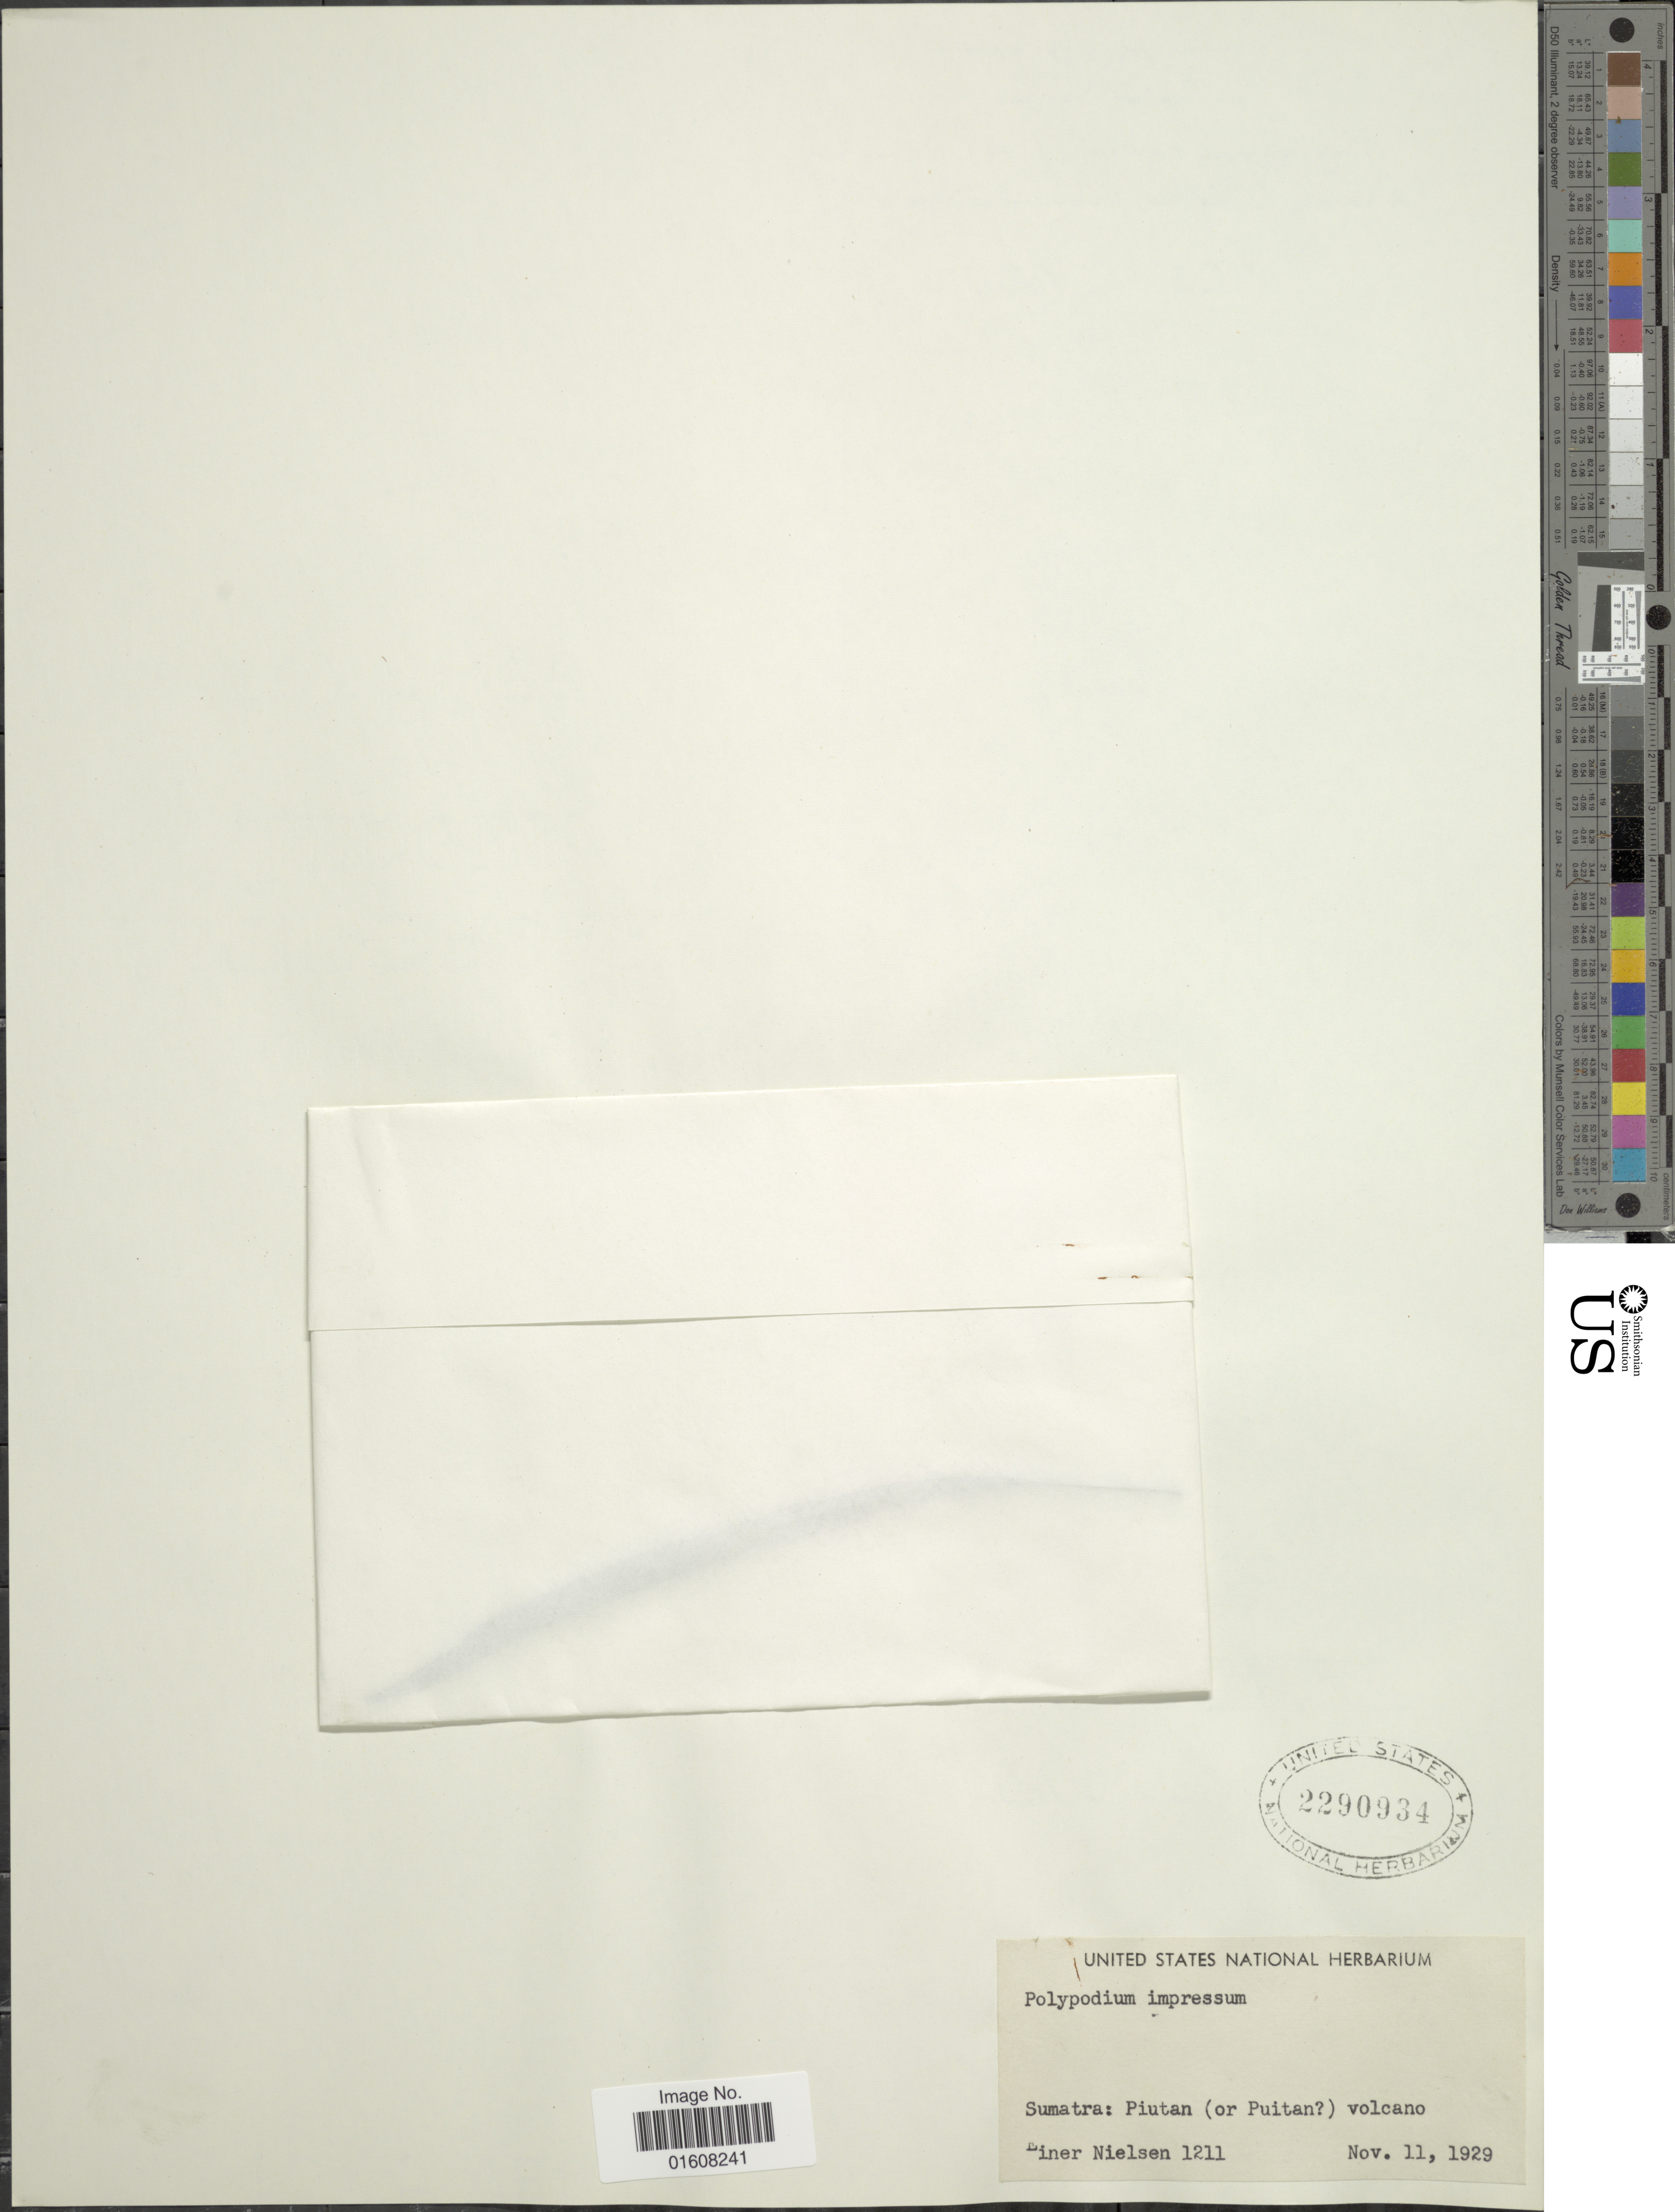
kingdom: Plantae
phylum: Tracheophyta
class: Polypodiopsida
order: Polypodiales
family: Polypodiaceae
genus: Grammitis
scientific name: Grammitis impressa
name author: Copel.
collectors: E. Nielsen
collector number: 1211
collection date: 1929-11-11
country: Indonesia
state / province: Sumatra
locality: Piutan (or Puitan [unsure placement]) volcano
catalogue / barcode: US 2290934